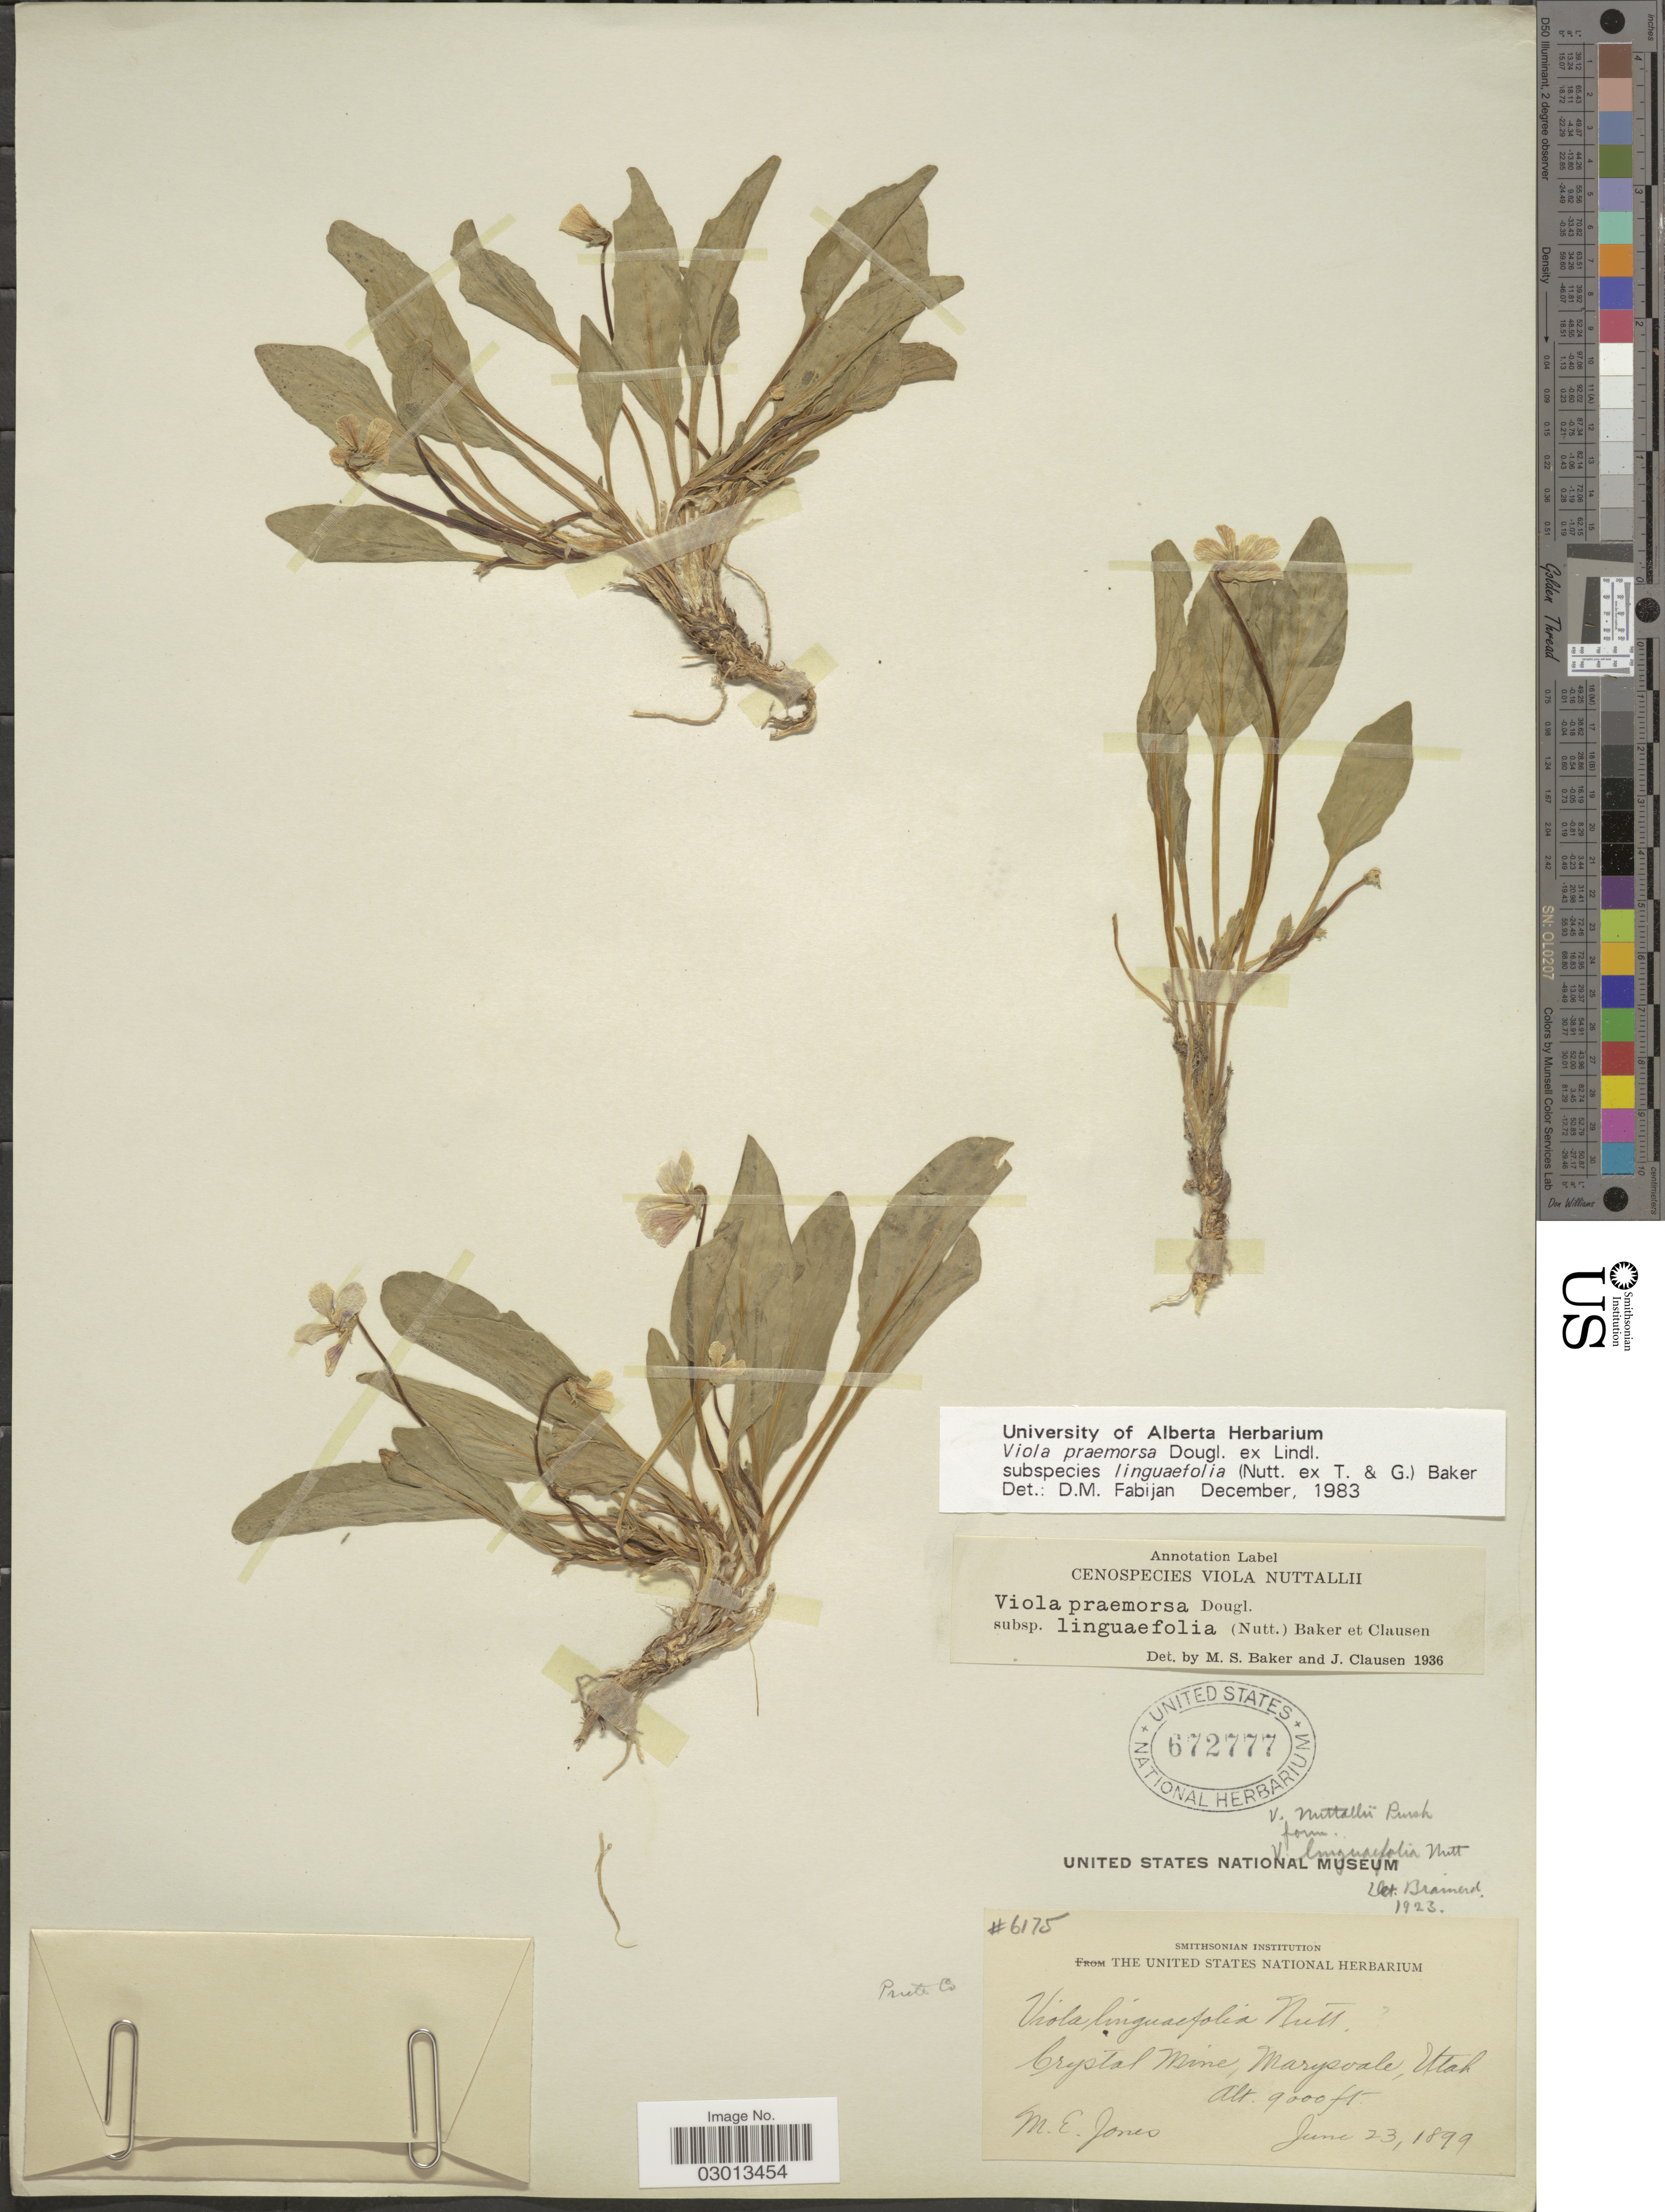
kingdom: Plantae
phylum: Tracheophyta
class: Magnoliopsida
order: Malpighiales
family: Violaceae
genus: Viola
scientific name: Viola praemorsa subsp. linguifolia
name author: (Nutt.) M.S. Baker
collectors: M. E. Jones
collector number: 6175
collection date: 1899-06-23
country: United States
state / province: Utah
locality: Crystal Mine, Marysvale. Piute Co.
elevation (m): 2743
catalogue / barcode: US 672777